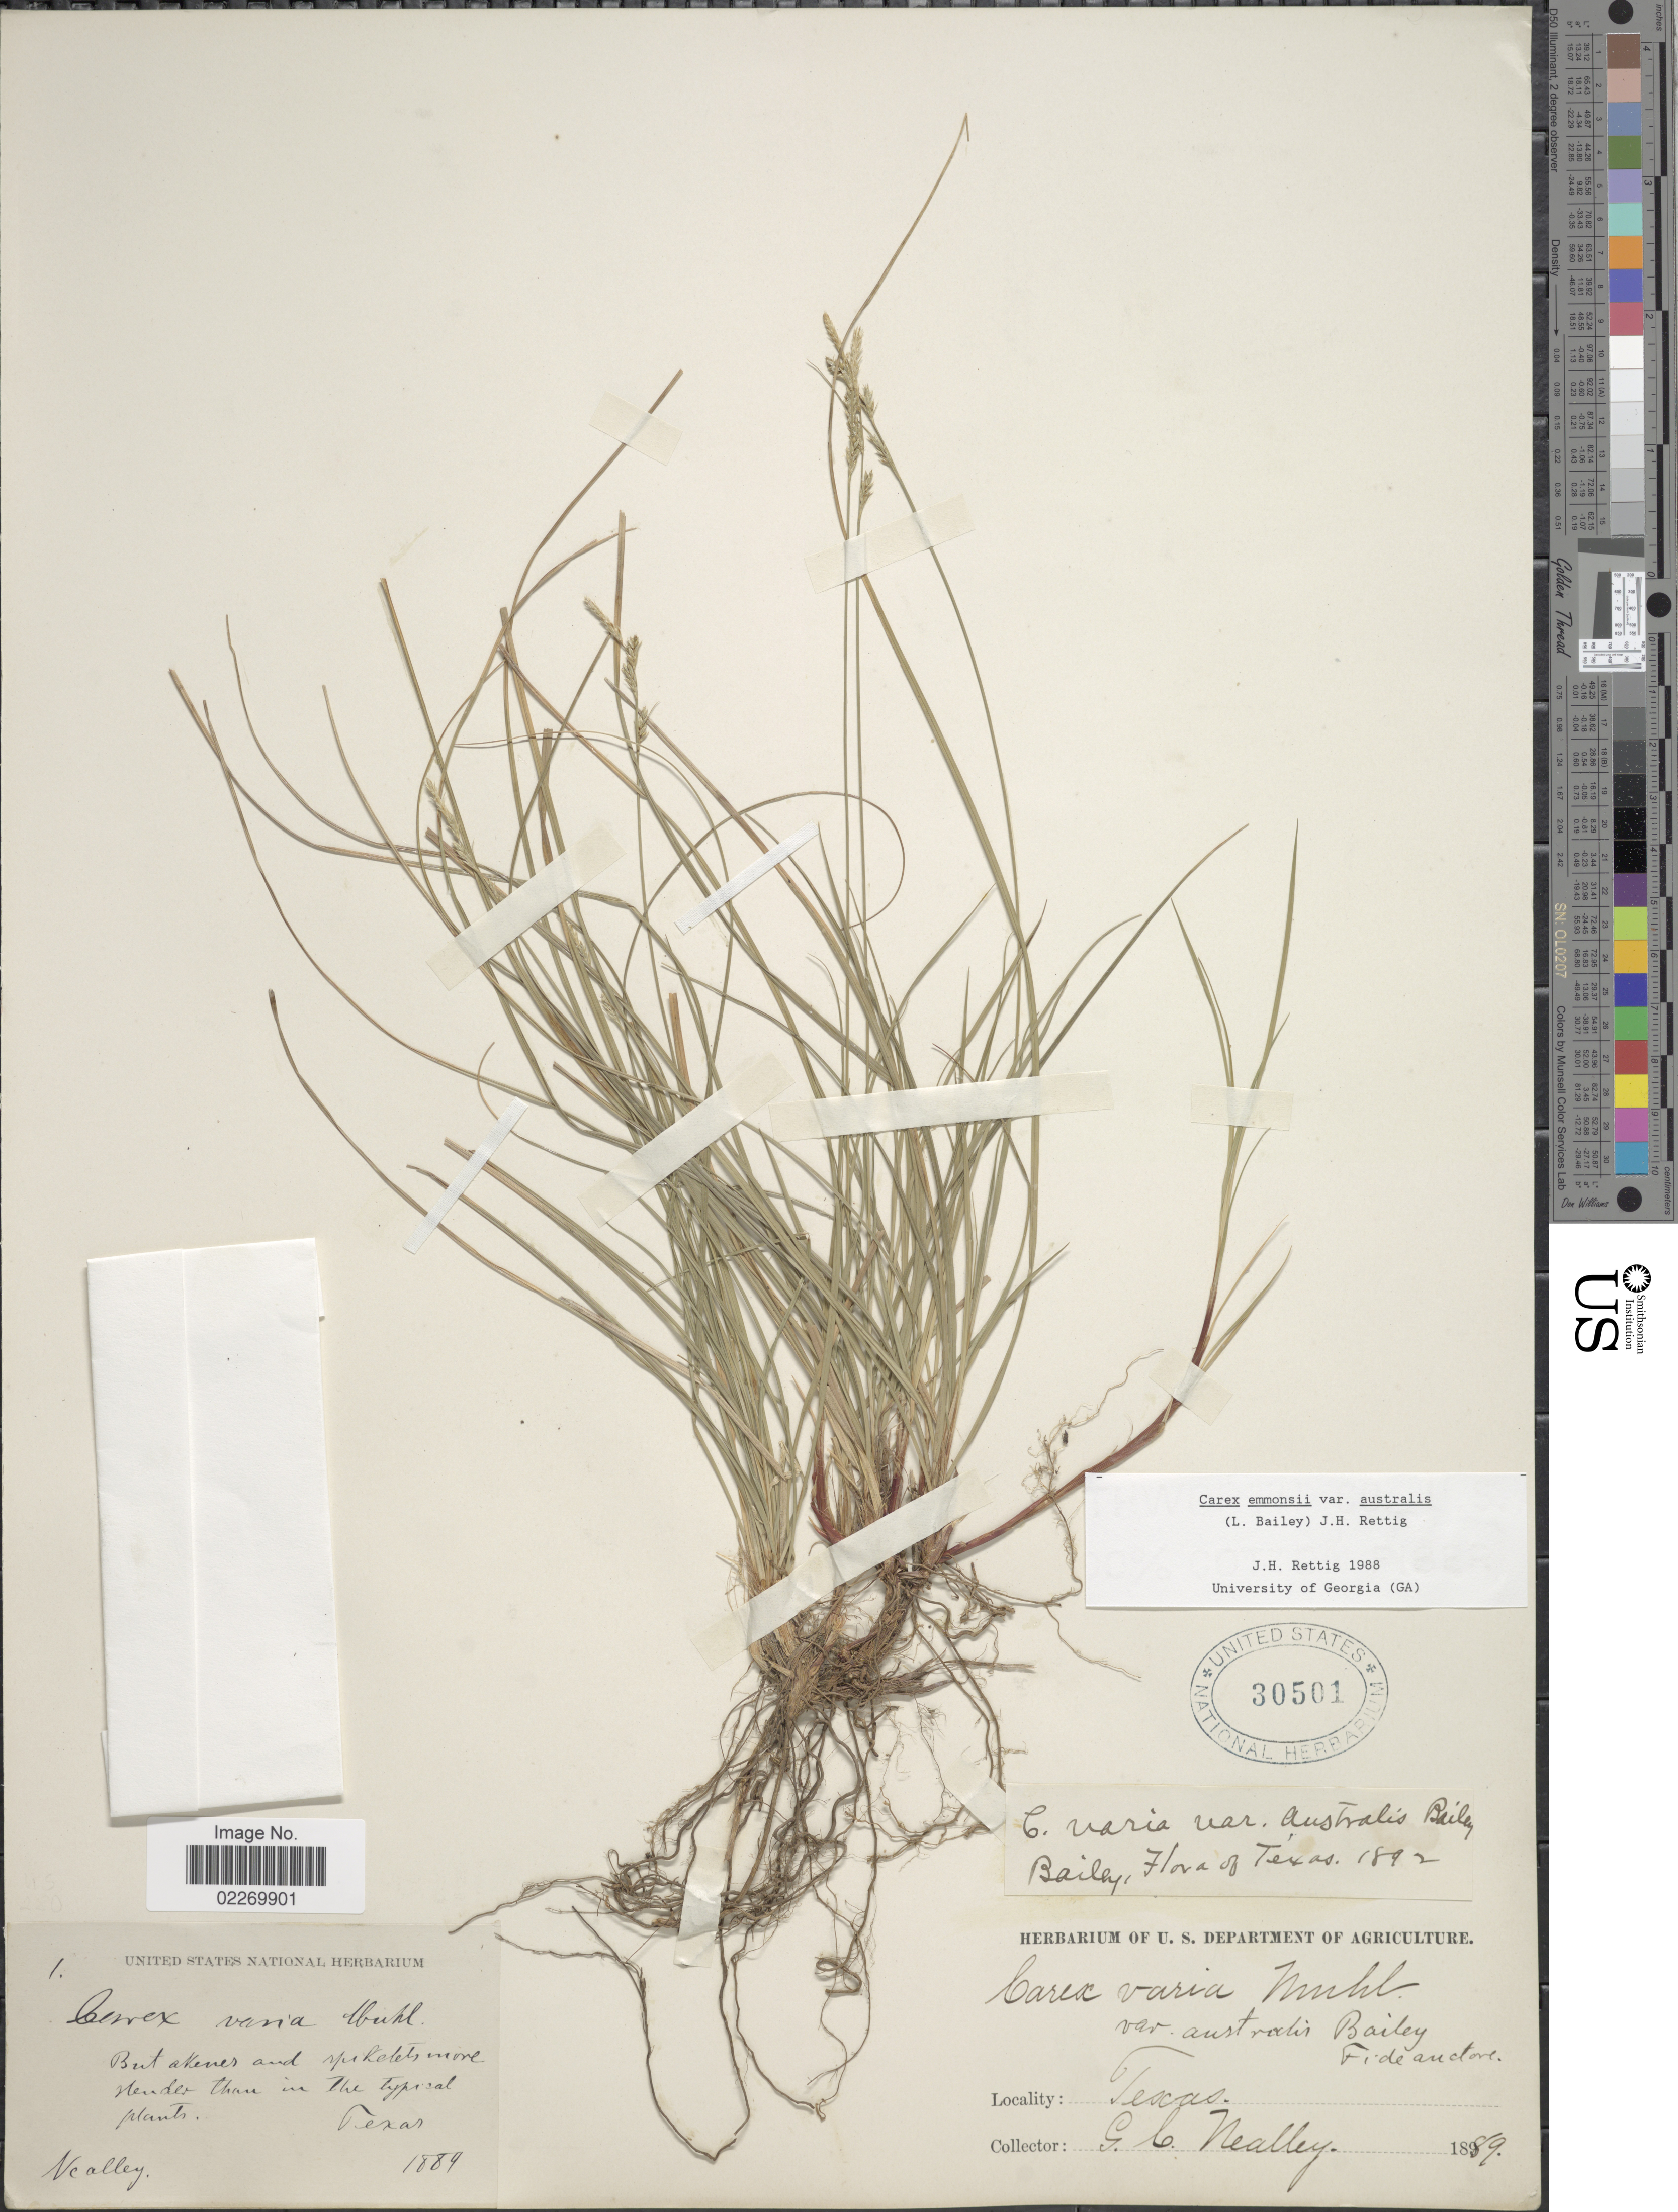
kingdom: Plantae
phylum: Tracheophyta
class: Liliopsida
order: Poales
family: Cyperaceae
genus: Carex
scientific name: Carex physorhyncha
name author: Liebm. ex Steud.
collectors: G. Neally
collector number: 1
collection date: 1889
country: United States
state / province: Texas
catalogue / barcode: US 30501